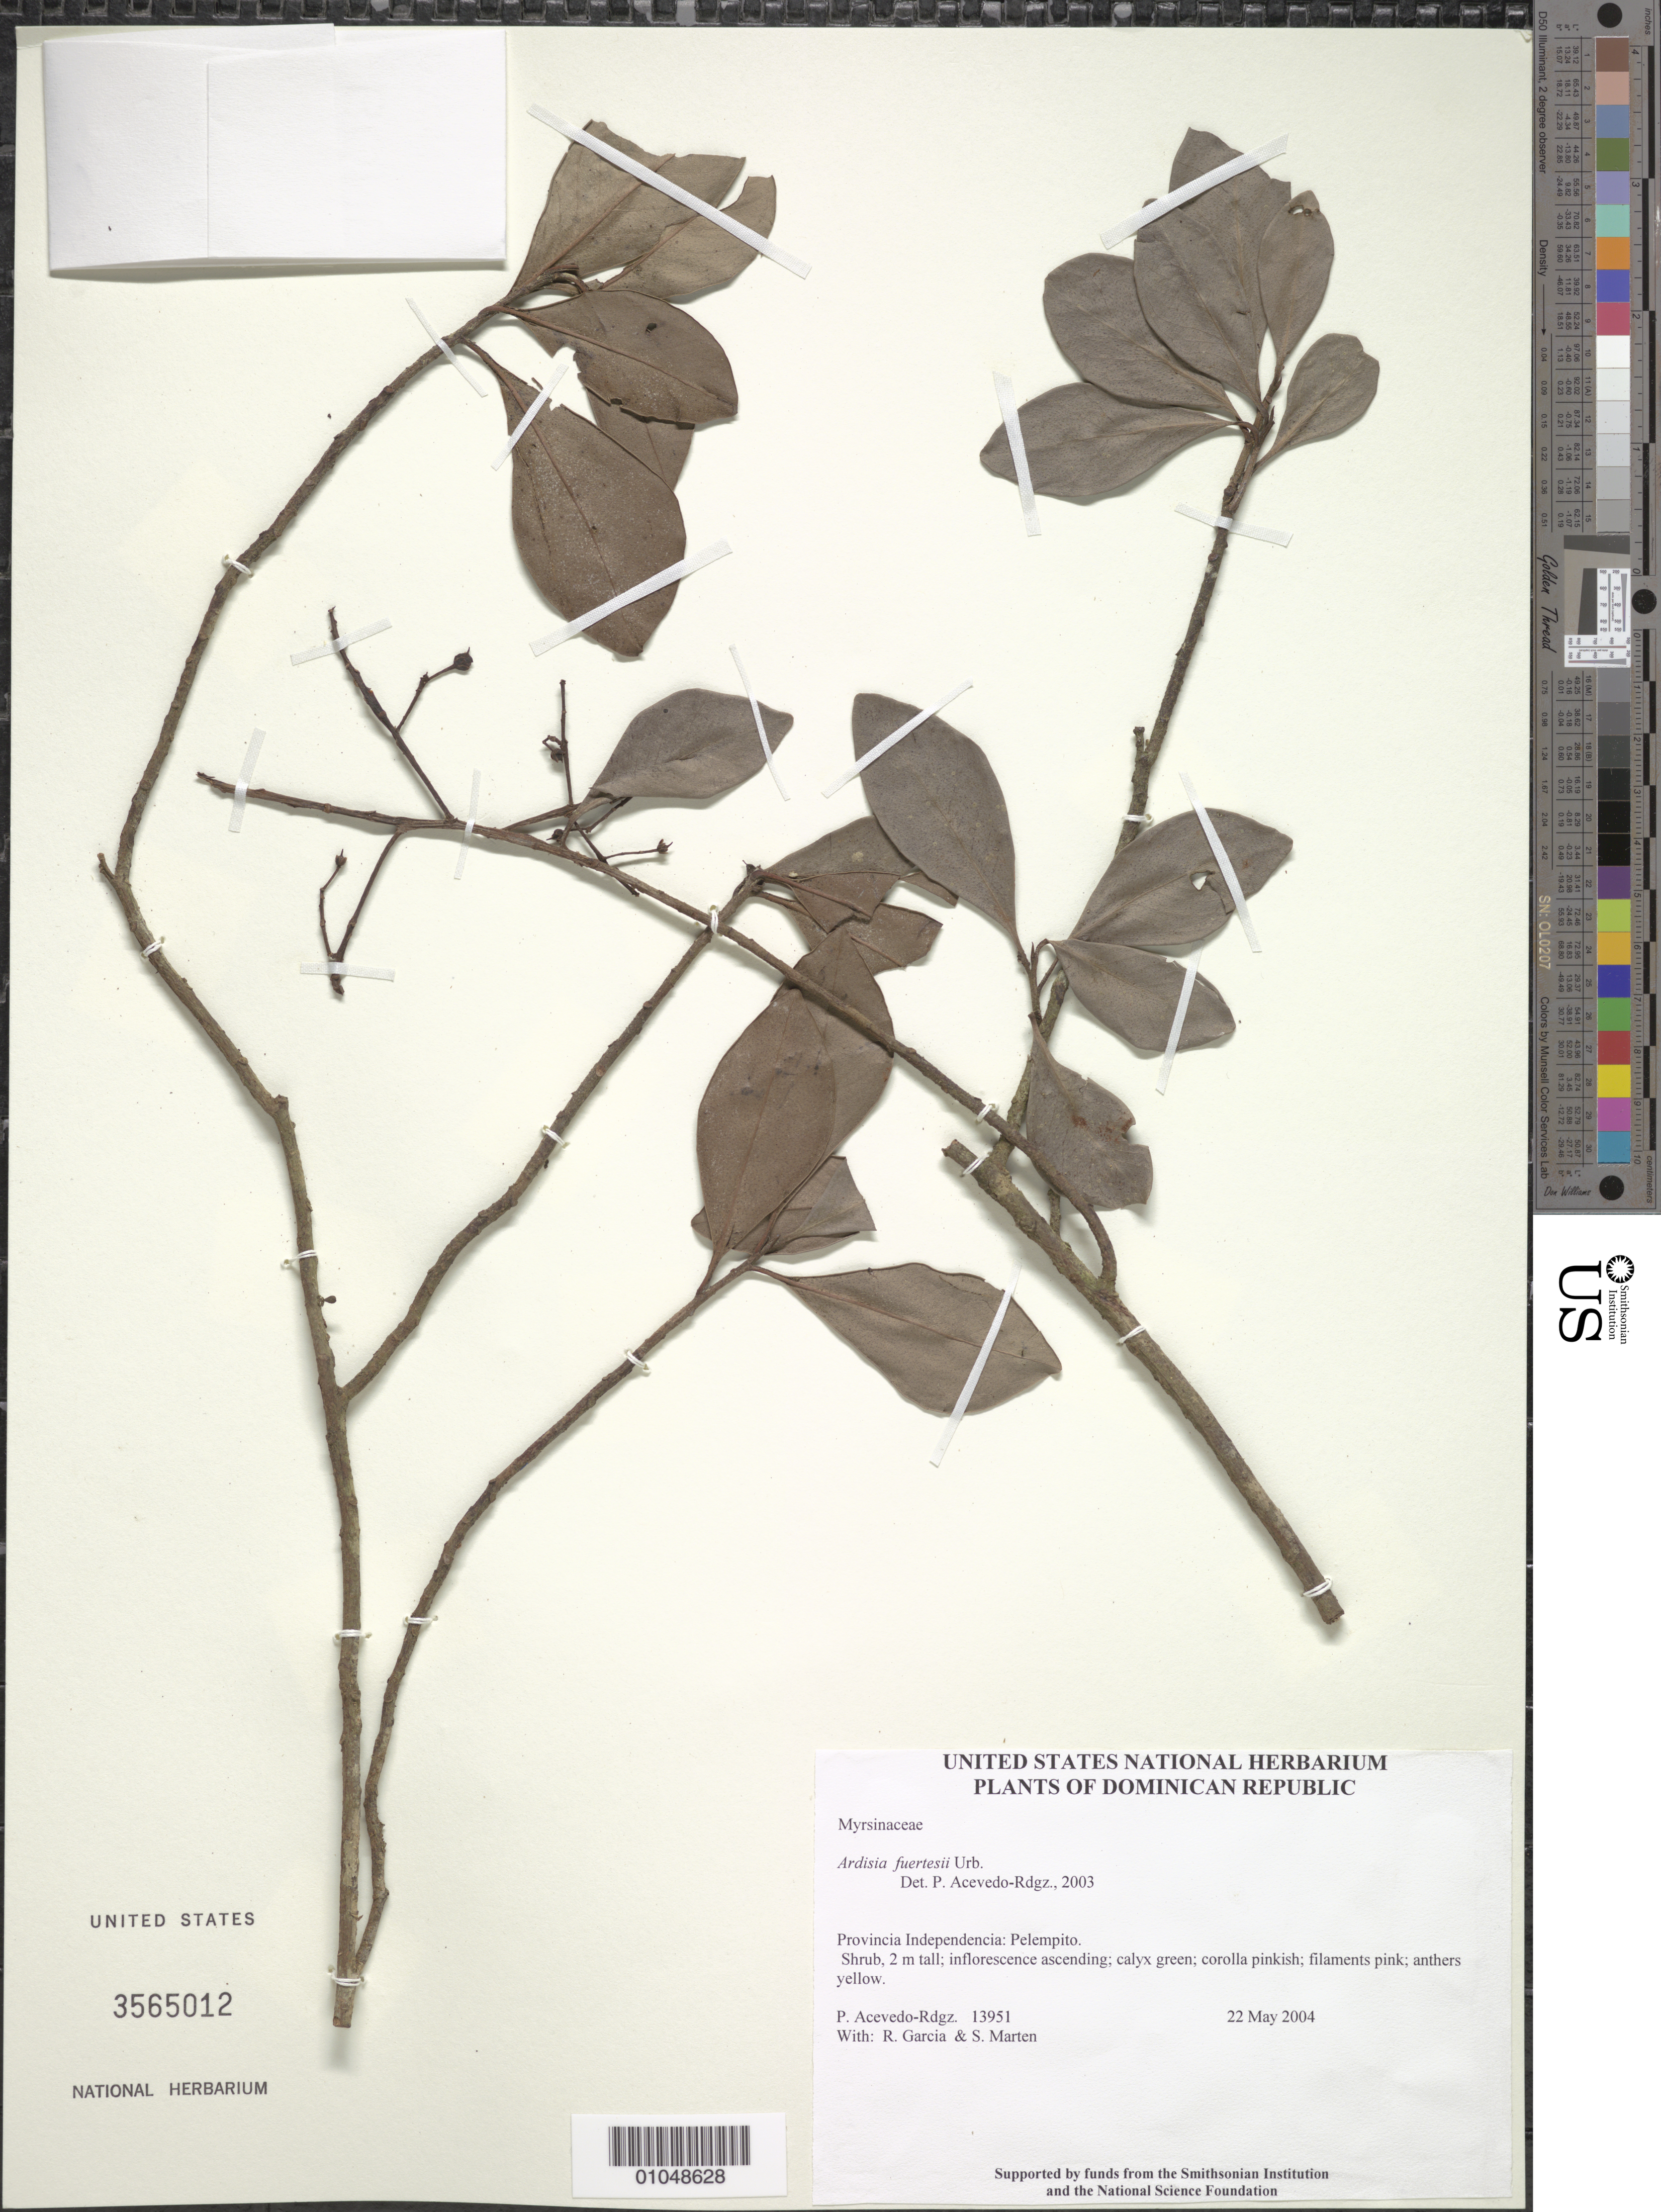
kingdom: Plantae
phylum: Tracheophyta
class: Magnoliopsida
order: Ericales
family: Primulaceae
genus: Ardisia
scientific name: Ardisia fuertesii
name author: Urb.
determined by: Acevedo-Rodríguez, P., (BOT), Smithsonian Institution - National Museum of Natural History (UNITED STATES)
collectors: P. Acevedo-Rodr., R. G. García & S. Marten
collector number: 13951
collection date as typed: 22 May 2004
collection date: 2004-05-22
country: Dominican Republic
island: Hispaniola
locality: Provincia Independencia: Pelempito.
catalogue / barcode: US 3565012